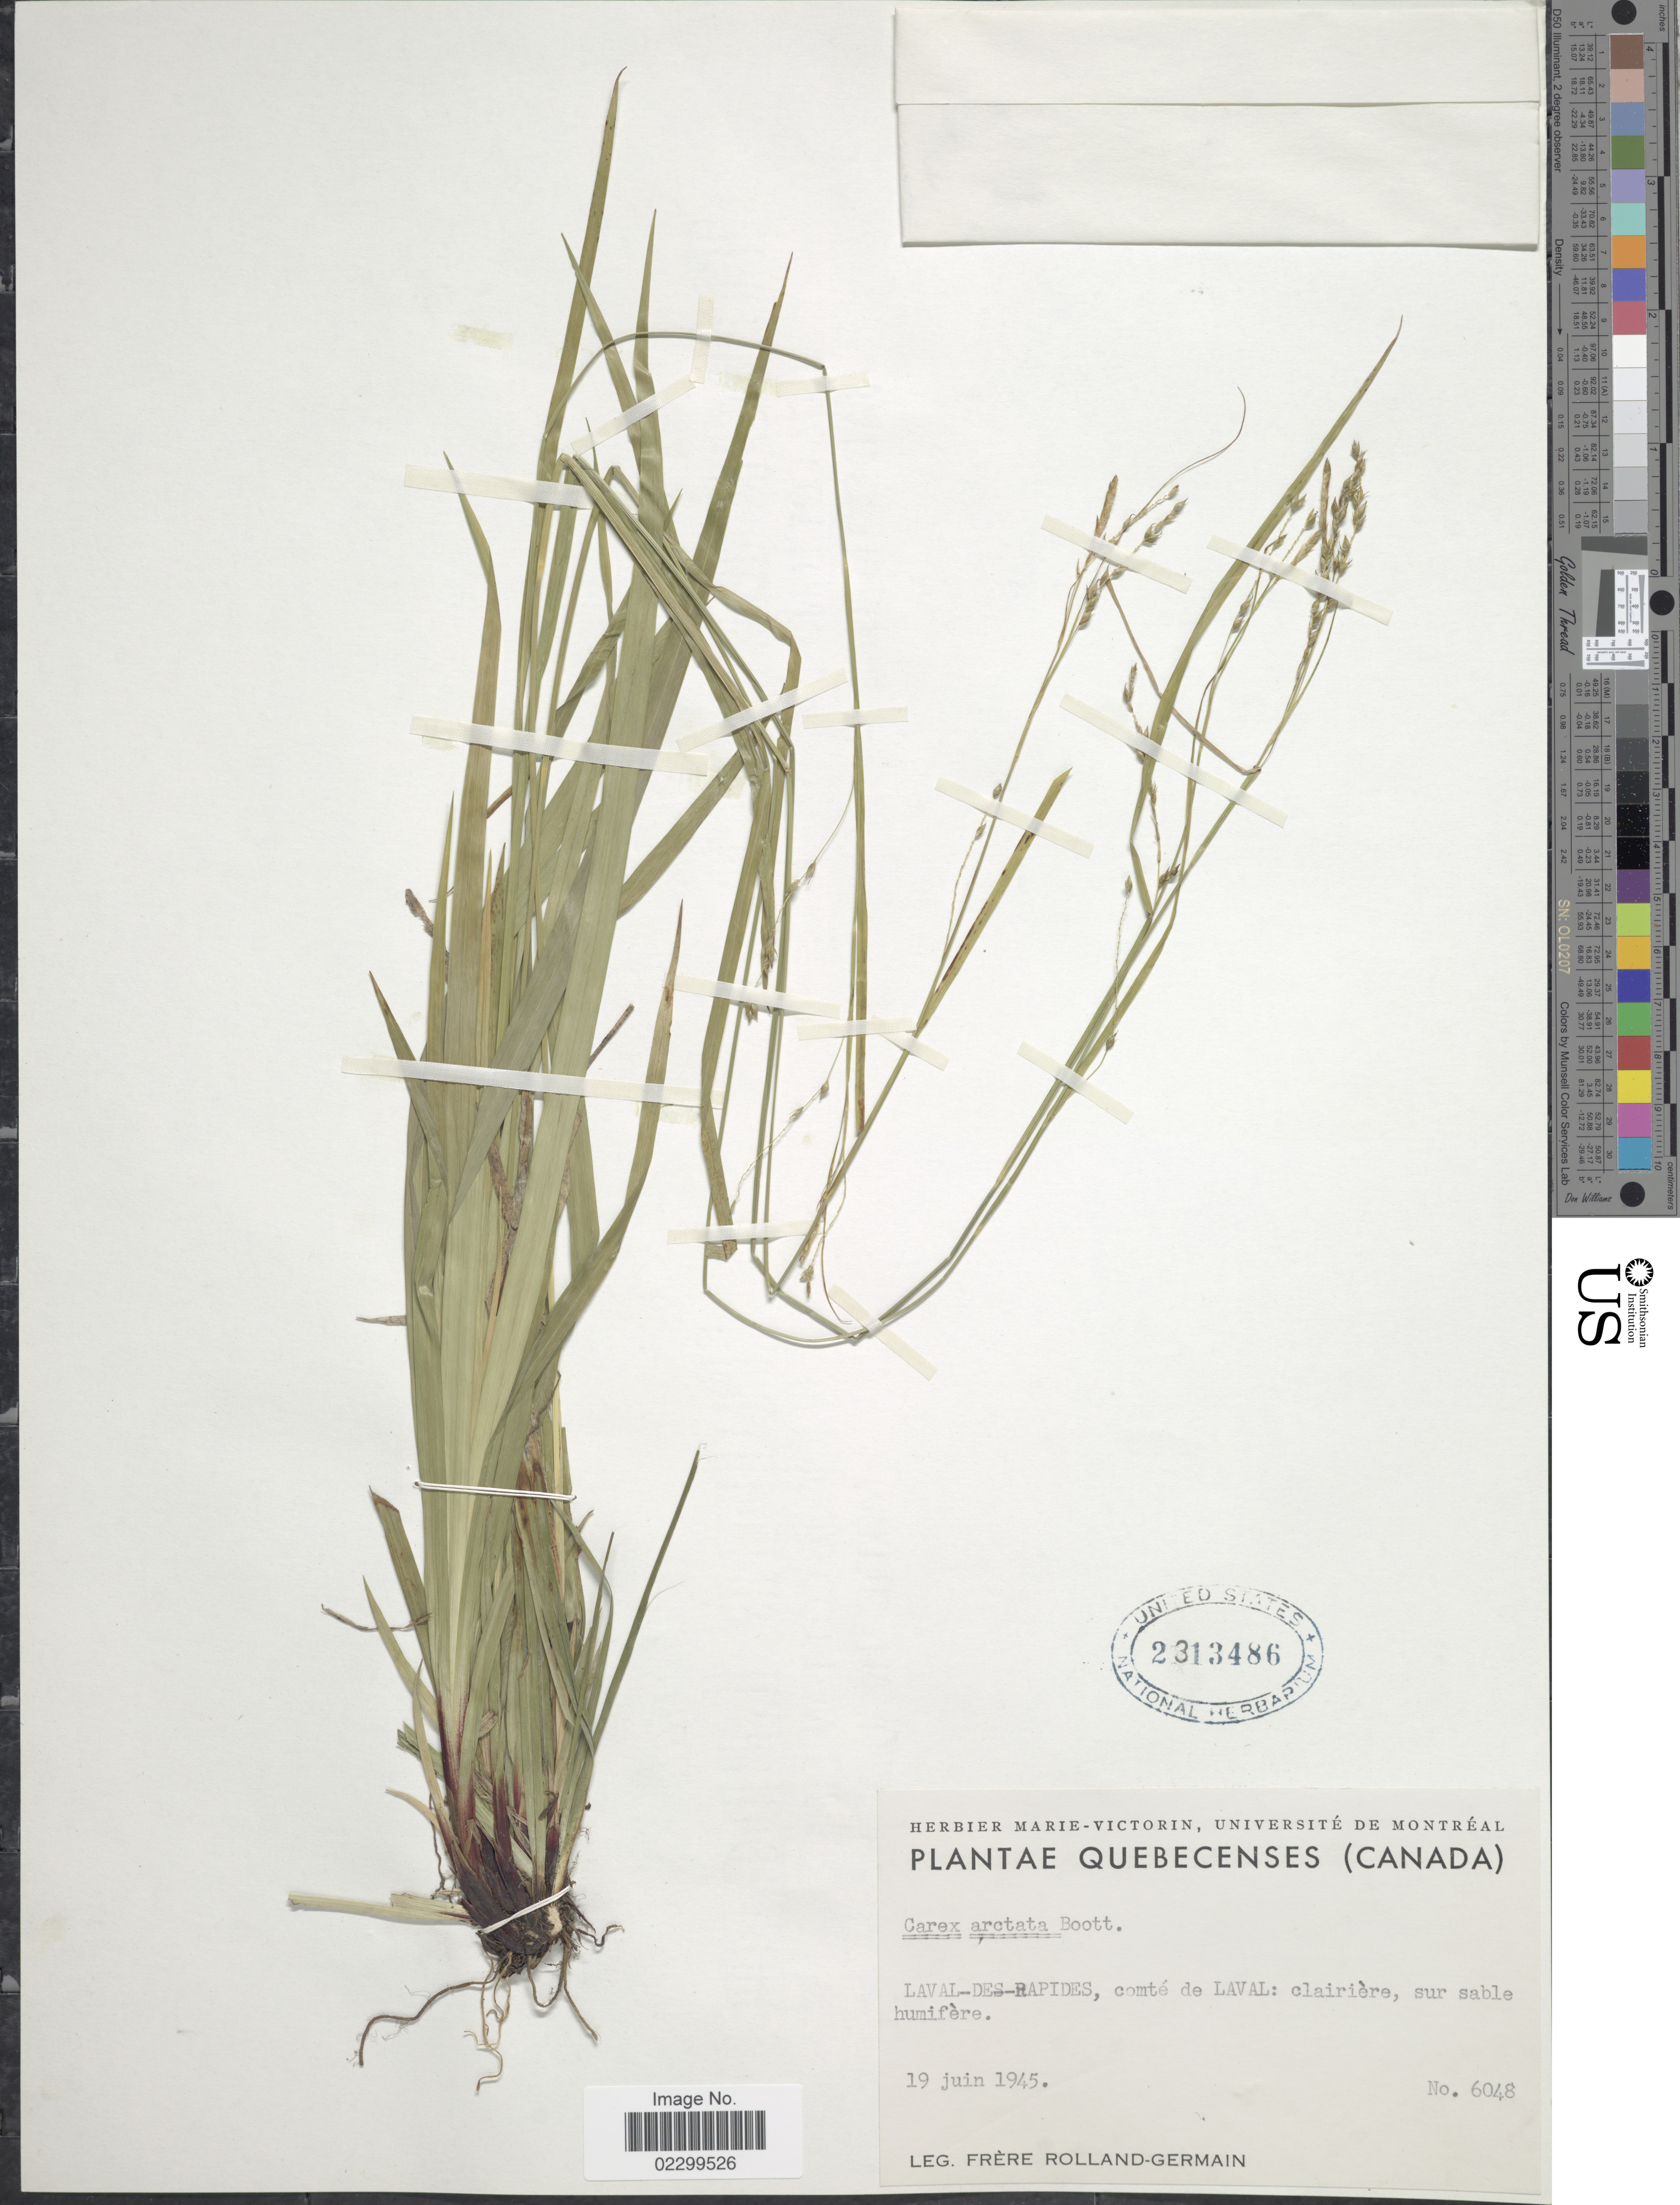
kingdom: Plantae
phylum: Tracheophyta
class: Liliopsida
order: Poales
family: Cyperaceae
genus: Carex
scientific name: Carex arctata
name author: Boott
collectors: Rolland-Germain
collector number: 6048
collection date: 1945-06-19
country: Canada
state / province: Quebec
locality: Laval-des-Rapides, comte de Laval: clairiere, sur sable humifere.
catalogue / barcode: US 2313486